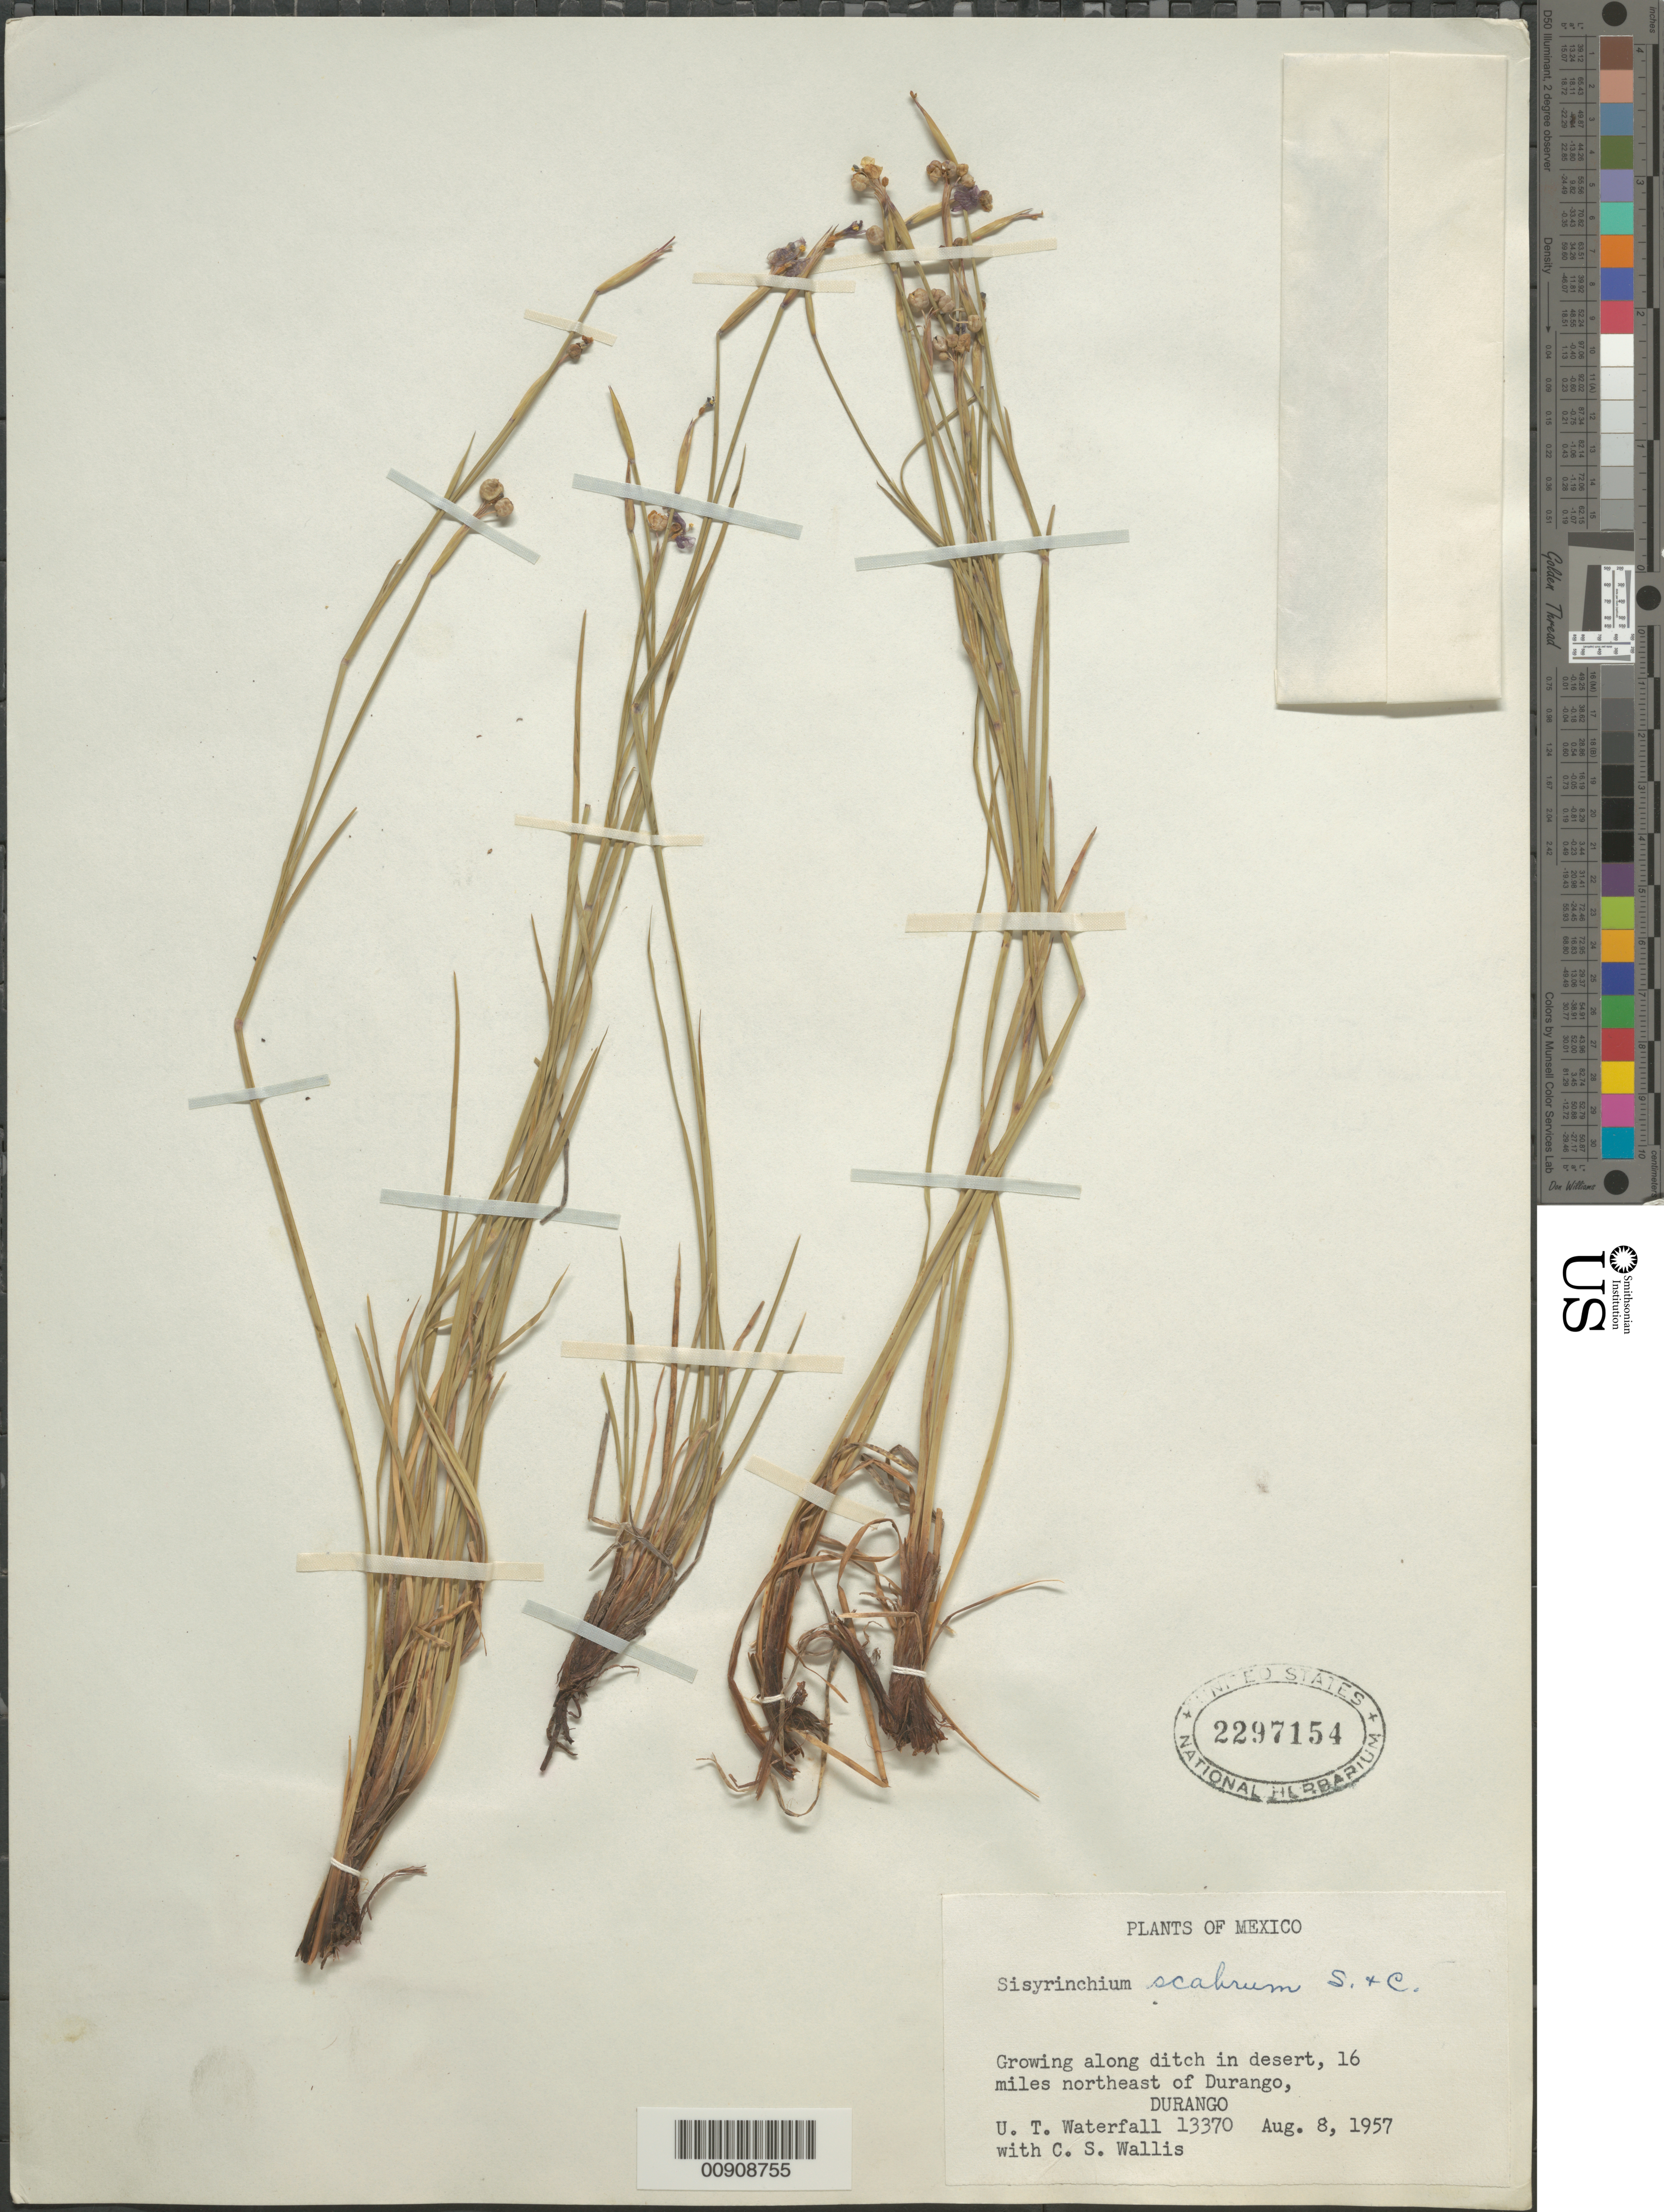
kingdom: Plantae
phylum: Tracheophyta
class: Liliopsida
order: Asparagales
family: Iridaceae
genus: Sisyrinchium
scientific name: Sisyrinchium scabrum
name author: Schltdl. & Cham.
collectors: U. T. Waterfall & C. S. Wallis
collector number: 13370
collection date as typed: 08 Aug 1957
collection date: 1957-08-08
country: Mexico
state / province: Durango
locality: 16 miles northeast of Durango, Durango.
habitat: Growing along ditch in desert.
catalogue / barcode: US 2297154